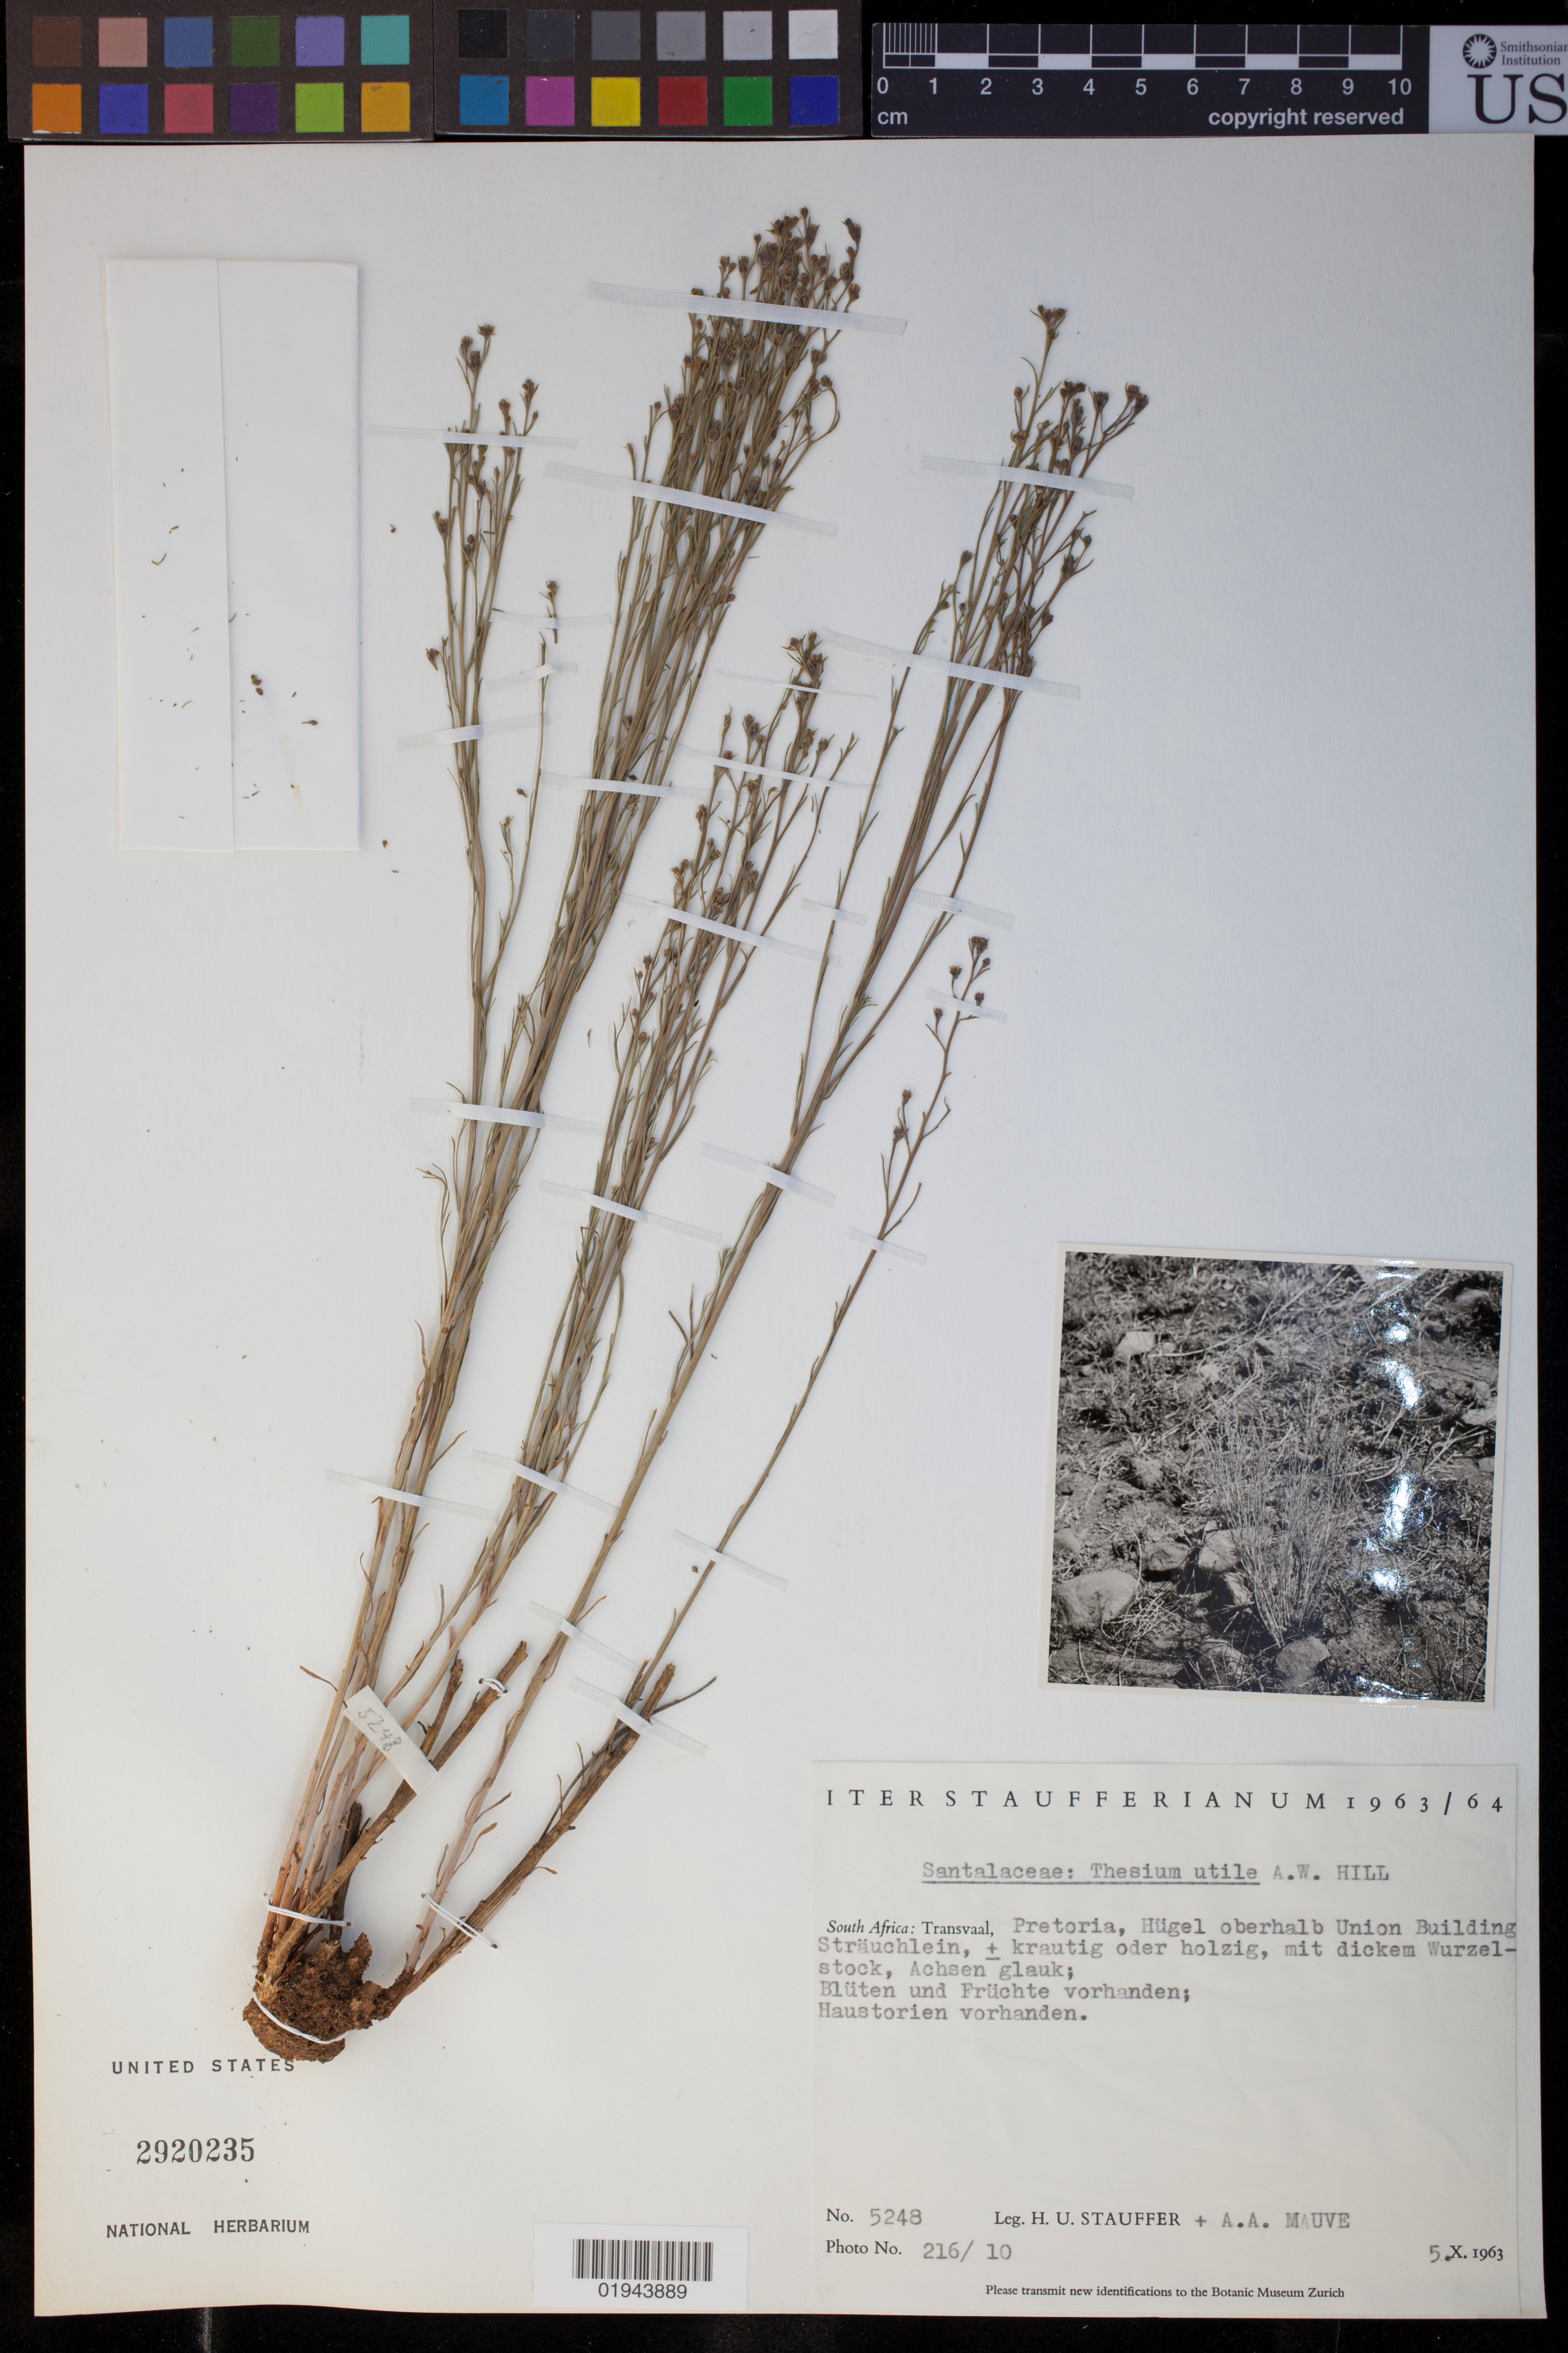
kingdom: Plantae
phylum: Tracheophyta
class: Magnoliopsida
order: Santalales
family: Thesiaceae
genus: Thesium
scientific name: Thesium utile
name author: A.W. Hill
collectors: H. U. Stauffer & A. Mauve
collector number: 5248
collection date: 1963-10-05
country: South Africa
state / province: Gauteng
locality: Transvaal, Pretoria, Hugel oberhalb Union Building Strauchlein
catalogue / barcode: US 2920235